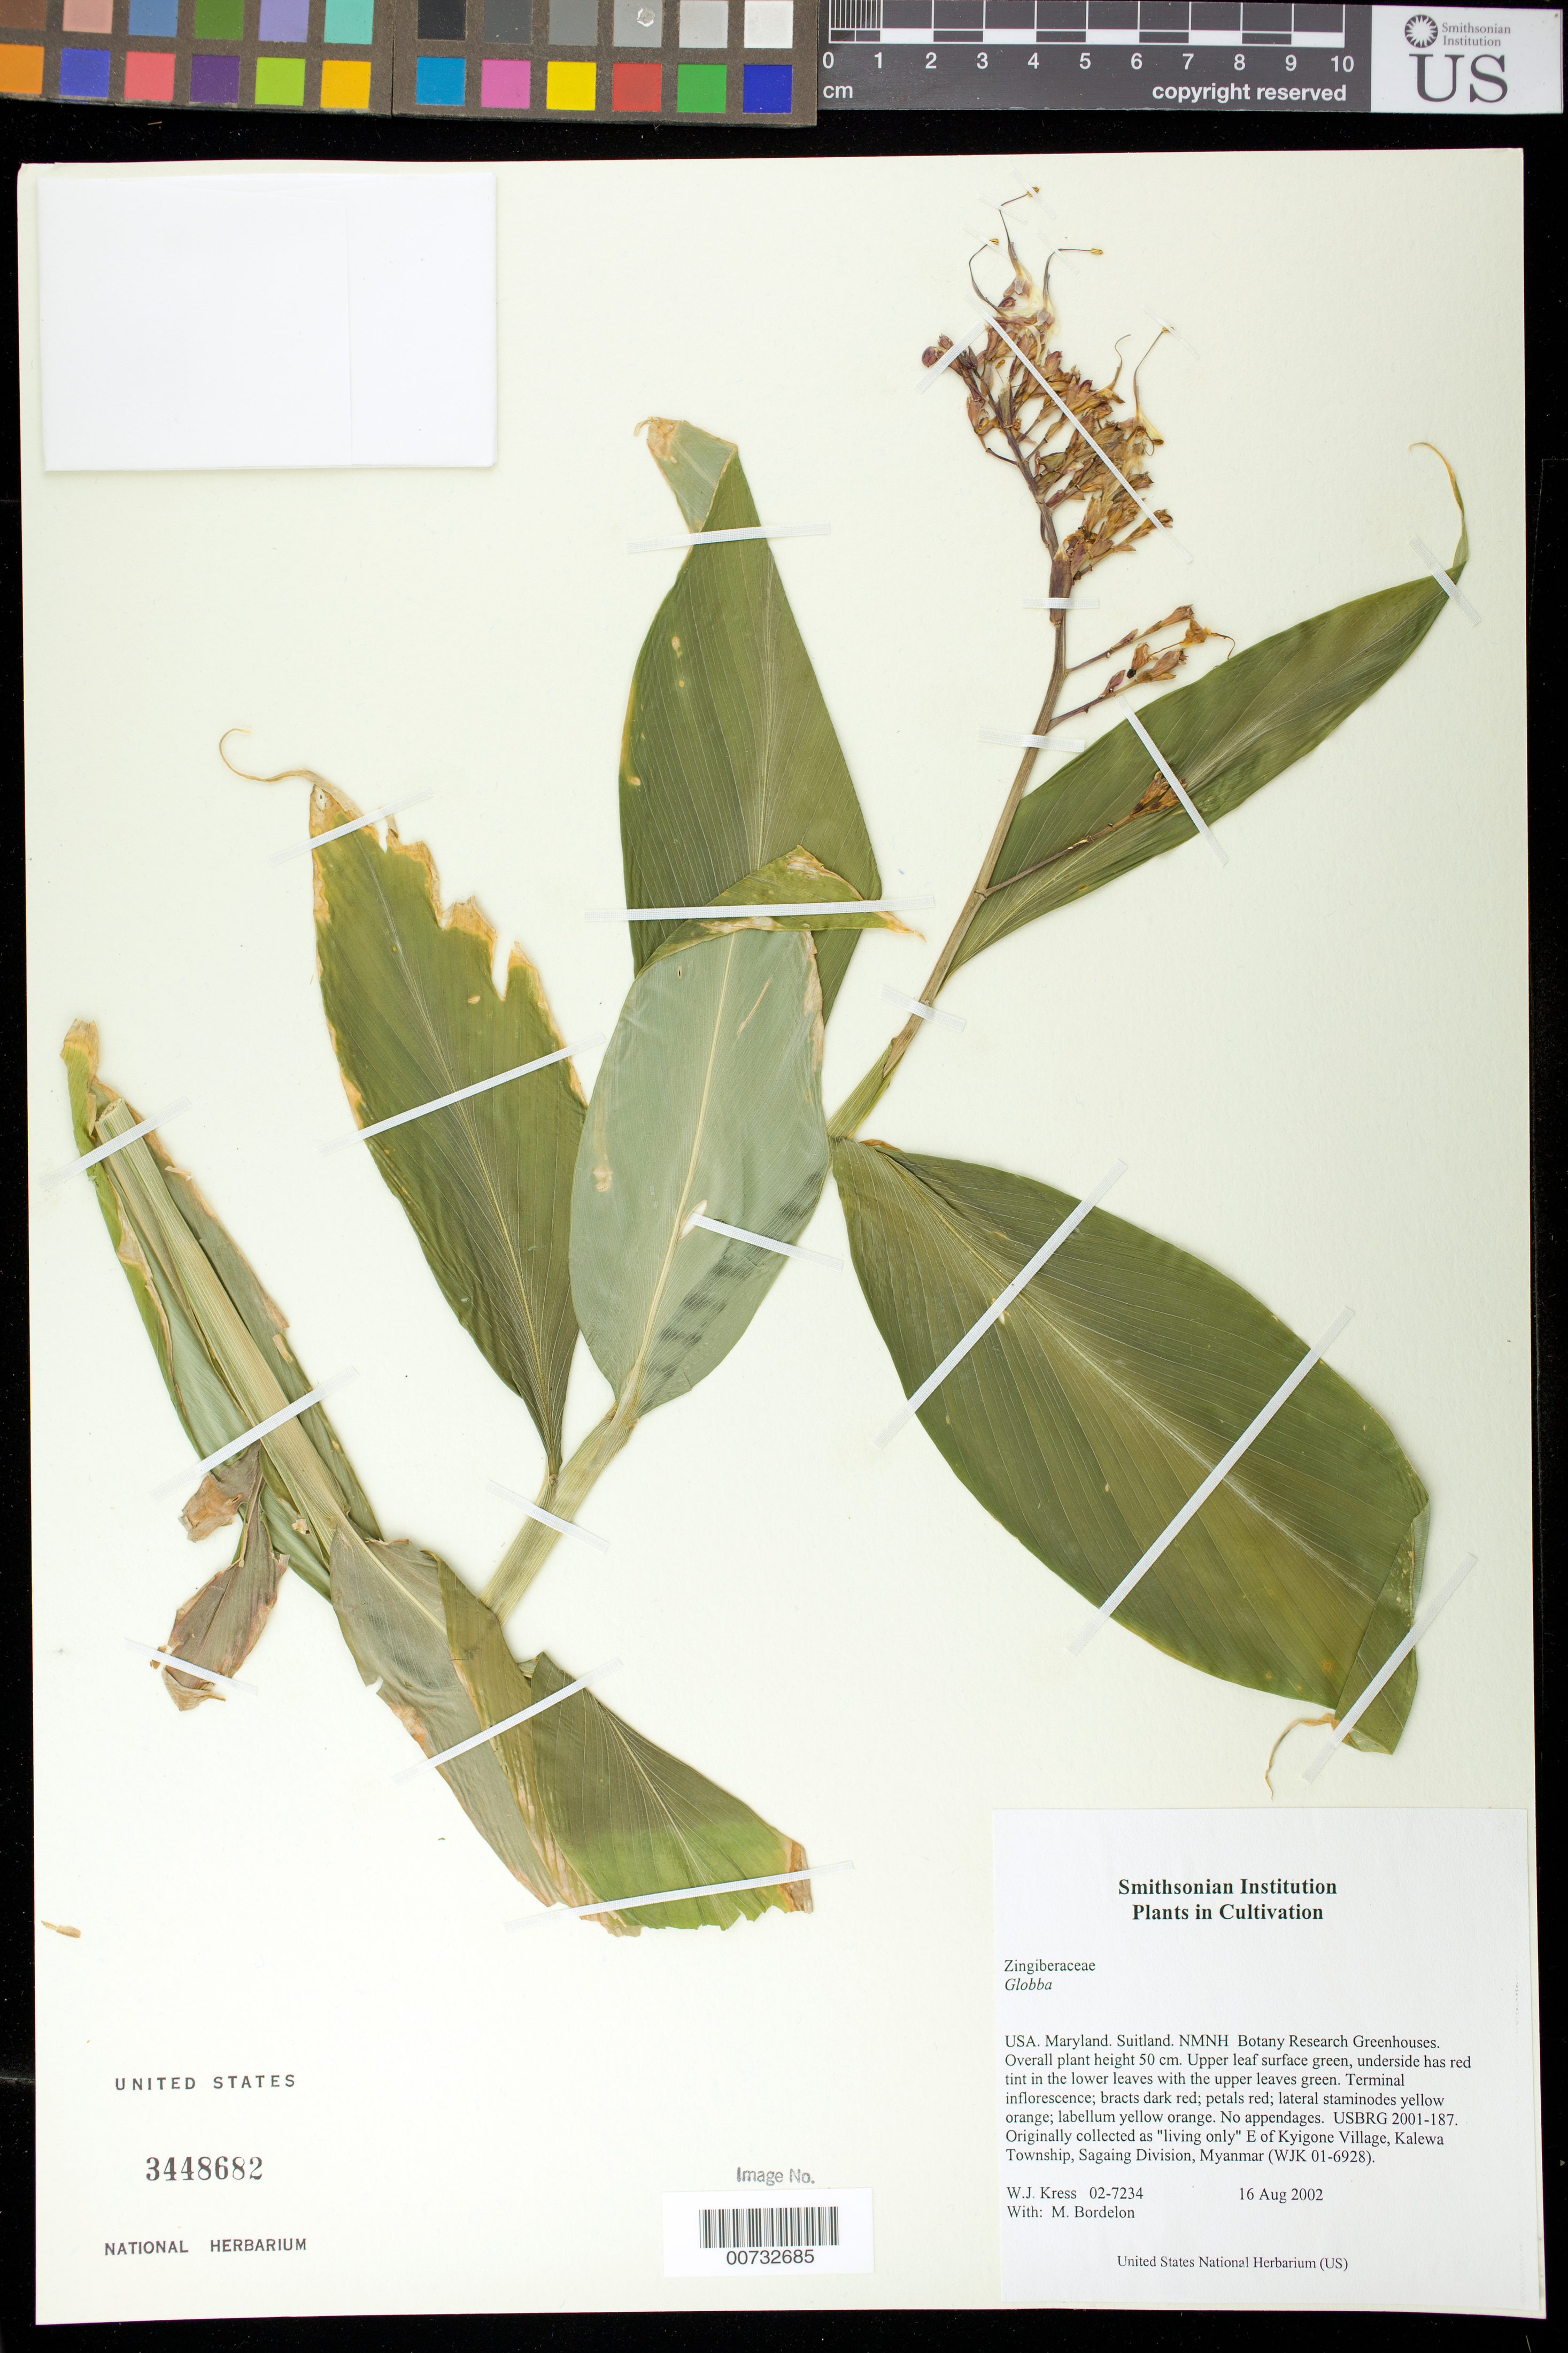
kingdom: Plantae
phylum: Tracheophyta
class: Liliopsida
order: Zingiberales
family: Zingiberaceae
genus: Globba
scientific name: Globba sp.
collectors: W. J. Kress & M. Bordelon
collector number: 02-7234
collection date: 2002-08-16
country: United States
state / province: Maryland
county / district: Prince George's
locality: NMNH Botany Research Greenhouses. Suitland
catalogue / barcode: US 3448682